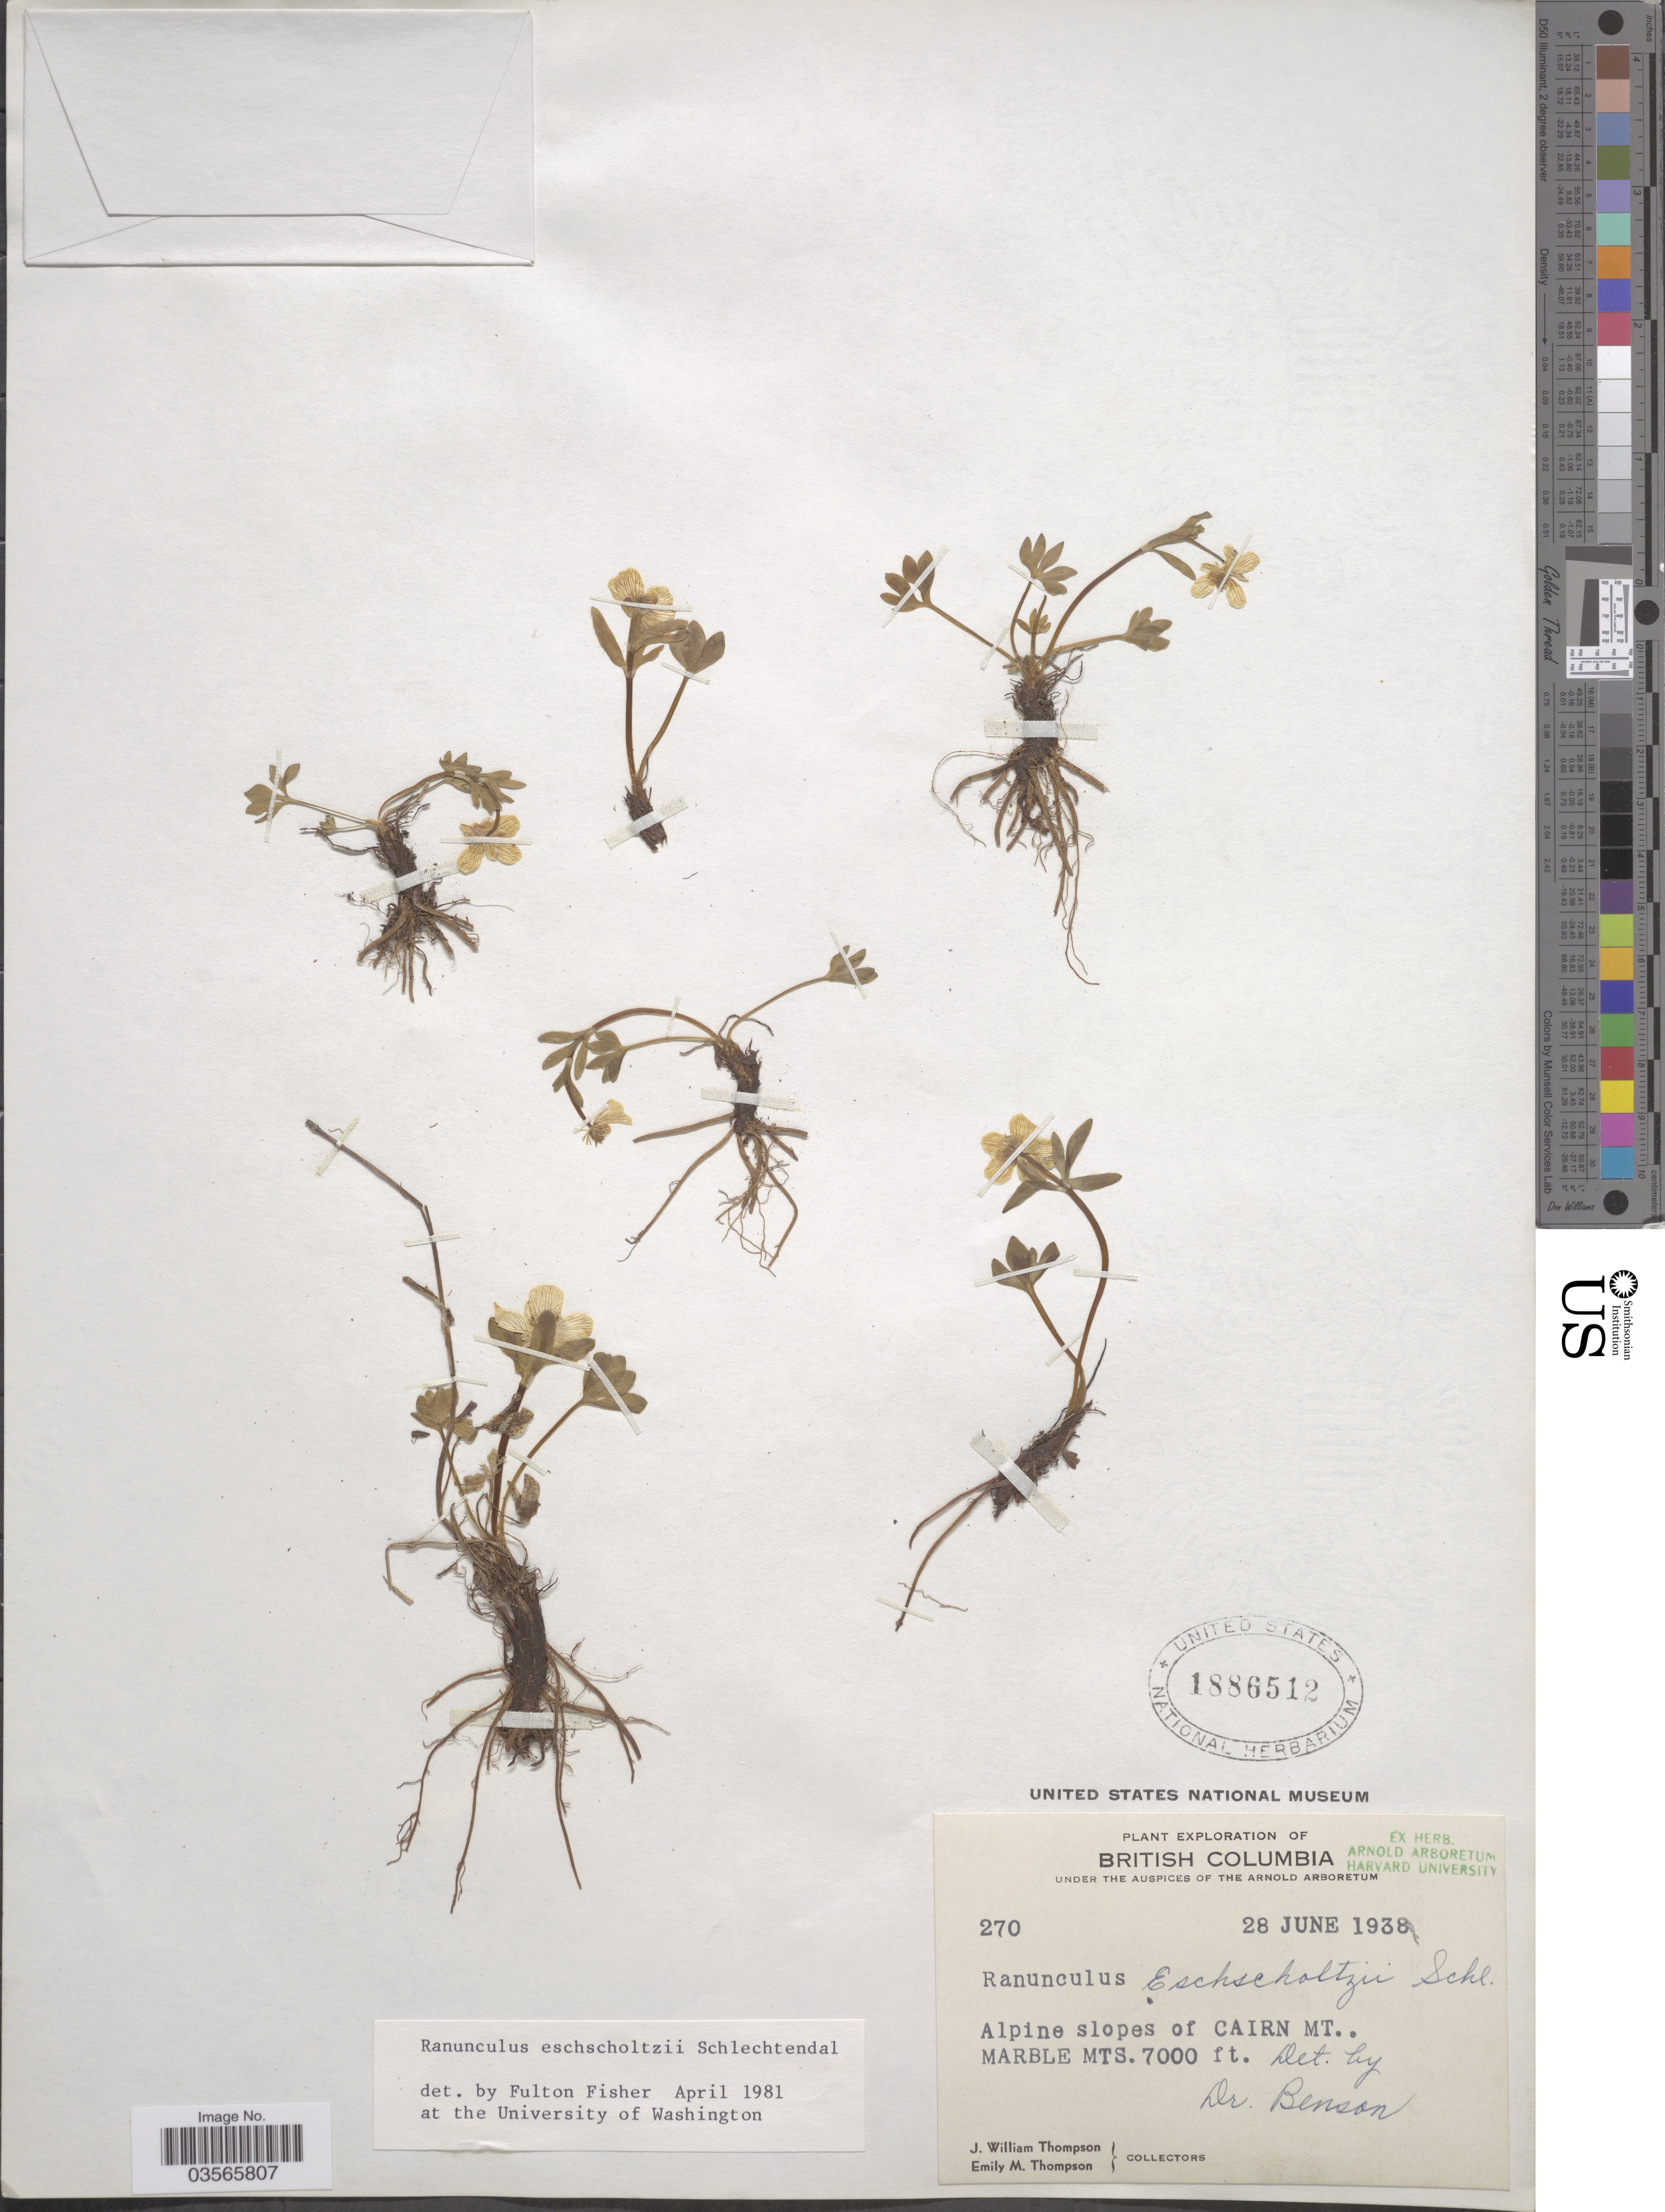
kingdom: Plantae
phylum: Tracheophyta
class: Magnoliopsida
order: Ranunculales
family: Ranunculaceae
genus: Ranunculus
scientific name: Ranunculus eschscholtzii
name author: Schltdl.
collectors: J. W. Thompson & E. M. Thompson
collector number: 270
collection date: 1938-06-28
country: Canada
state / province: British Columbia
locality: Alpine slopes of Cairn Mt., Marble Mts.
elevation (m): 2134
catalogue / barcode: US 1886512